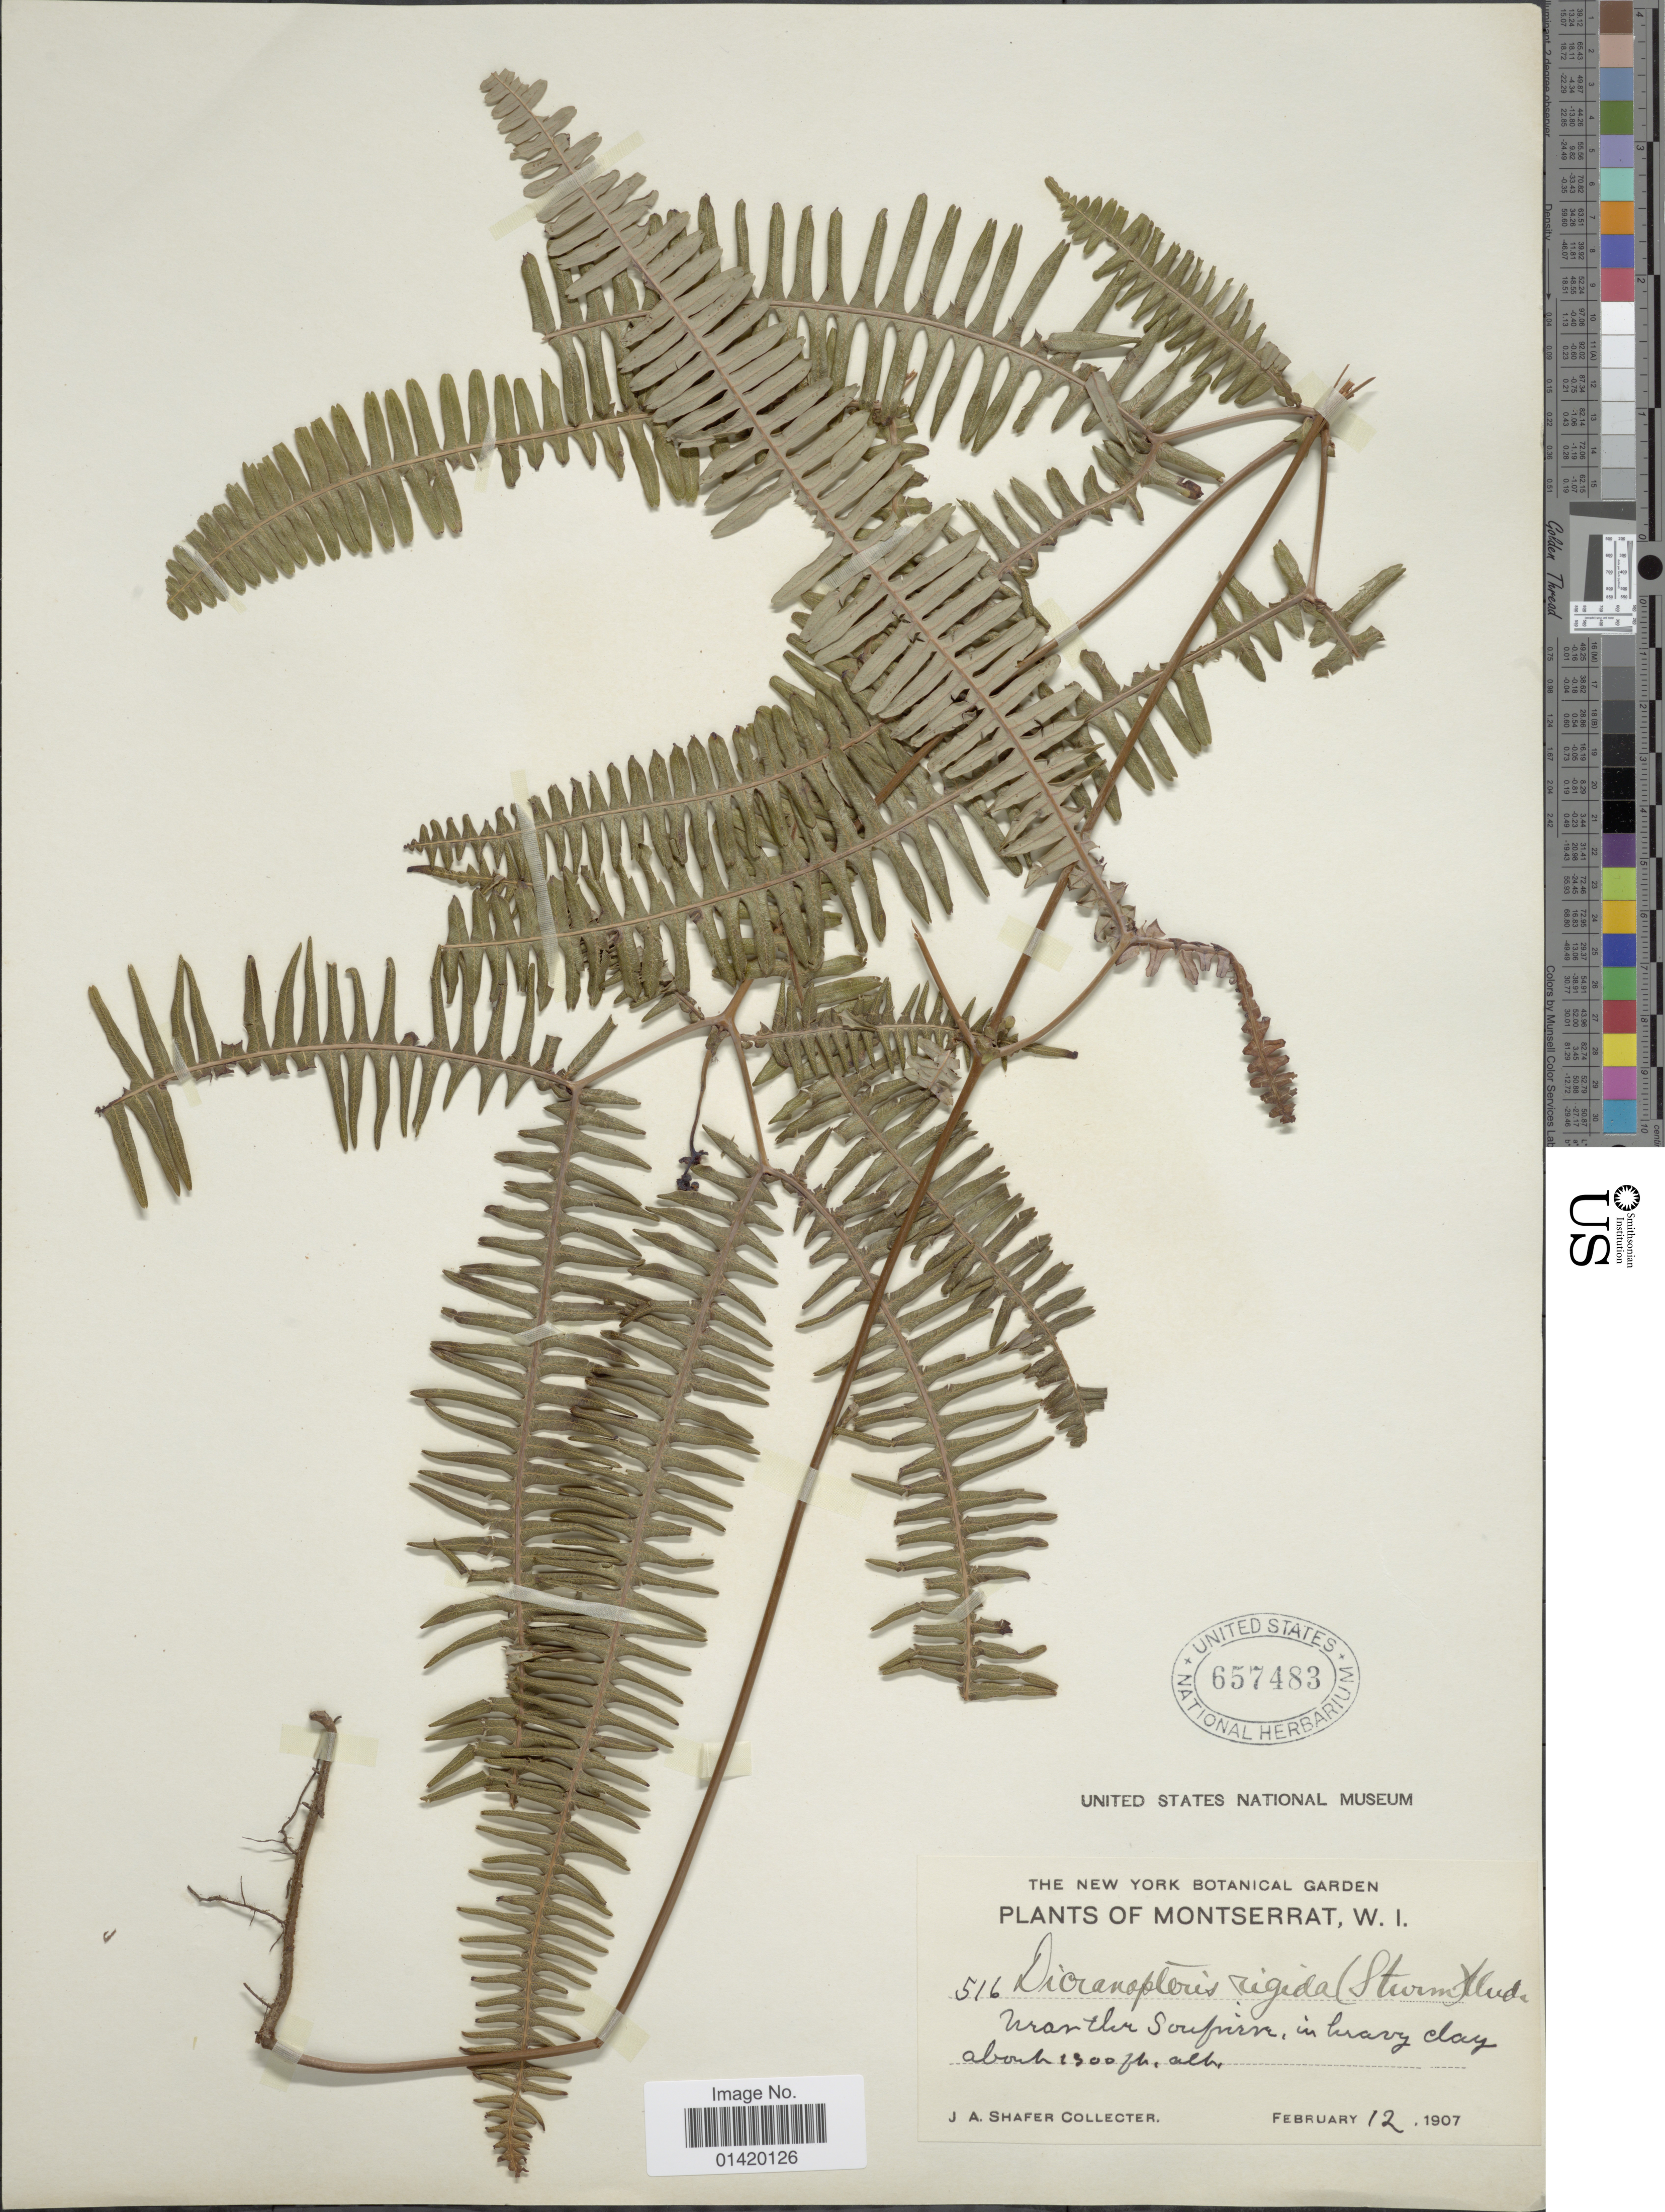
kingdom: Plantae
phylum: Tracheophyta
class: Polypodiopsida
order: Gleicheniales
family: Gleicheniaceae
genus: Dicranopteris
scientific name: Dicranopteris flexuosa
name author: (Schrad.) Underw.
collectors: J. A. Shafer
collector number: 516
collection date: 1907-02-12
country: Montserrat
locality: W.I., near the Souf [illegible text]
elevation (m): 396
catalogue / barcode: US 657483